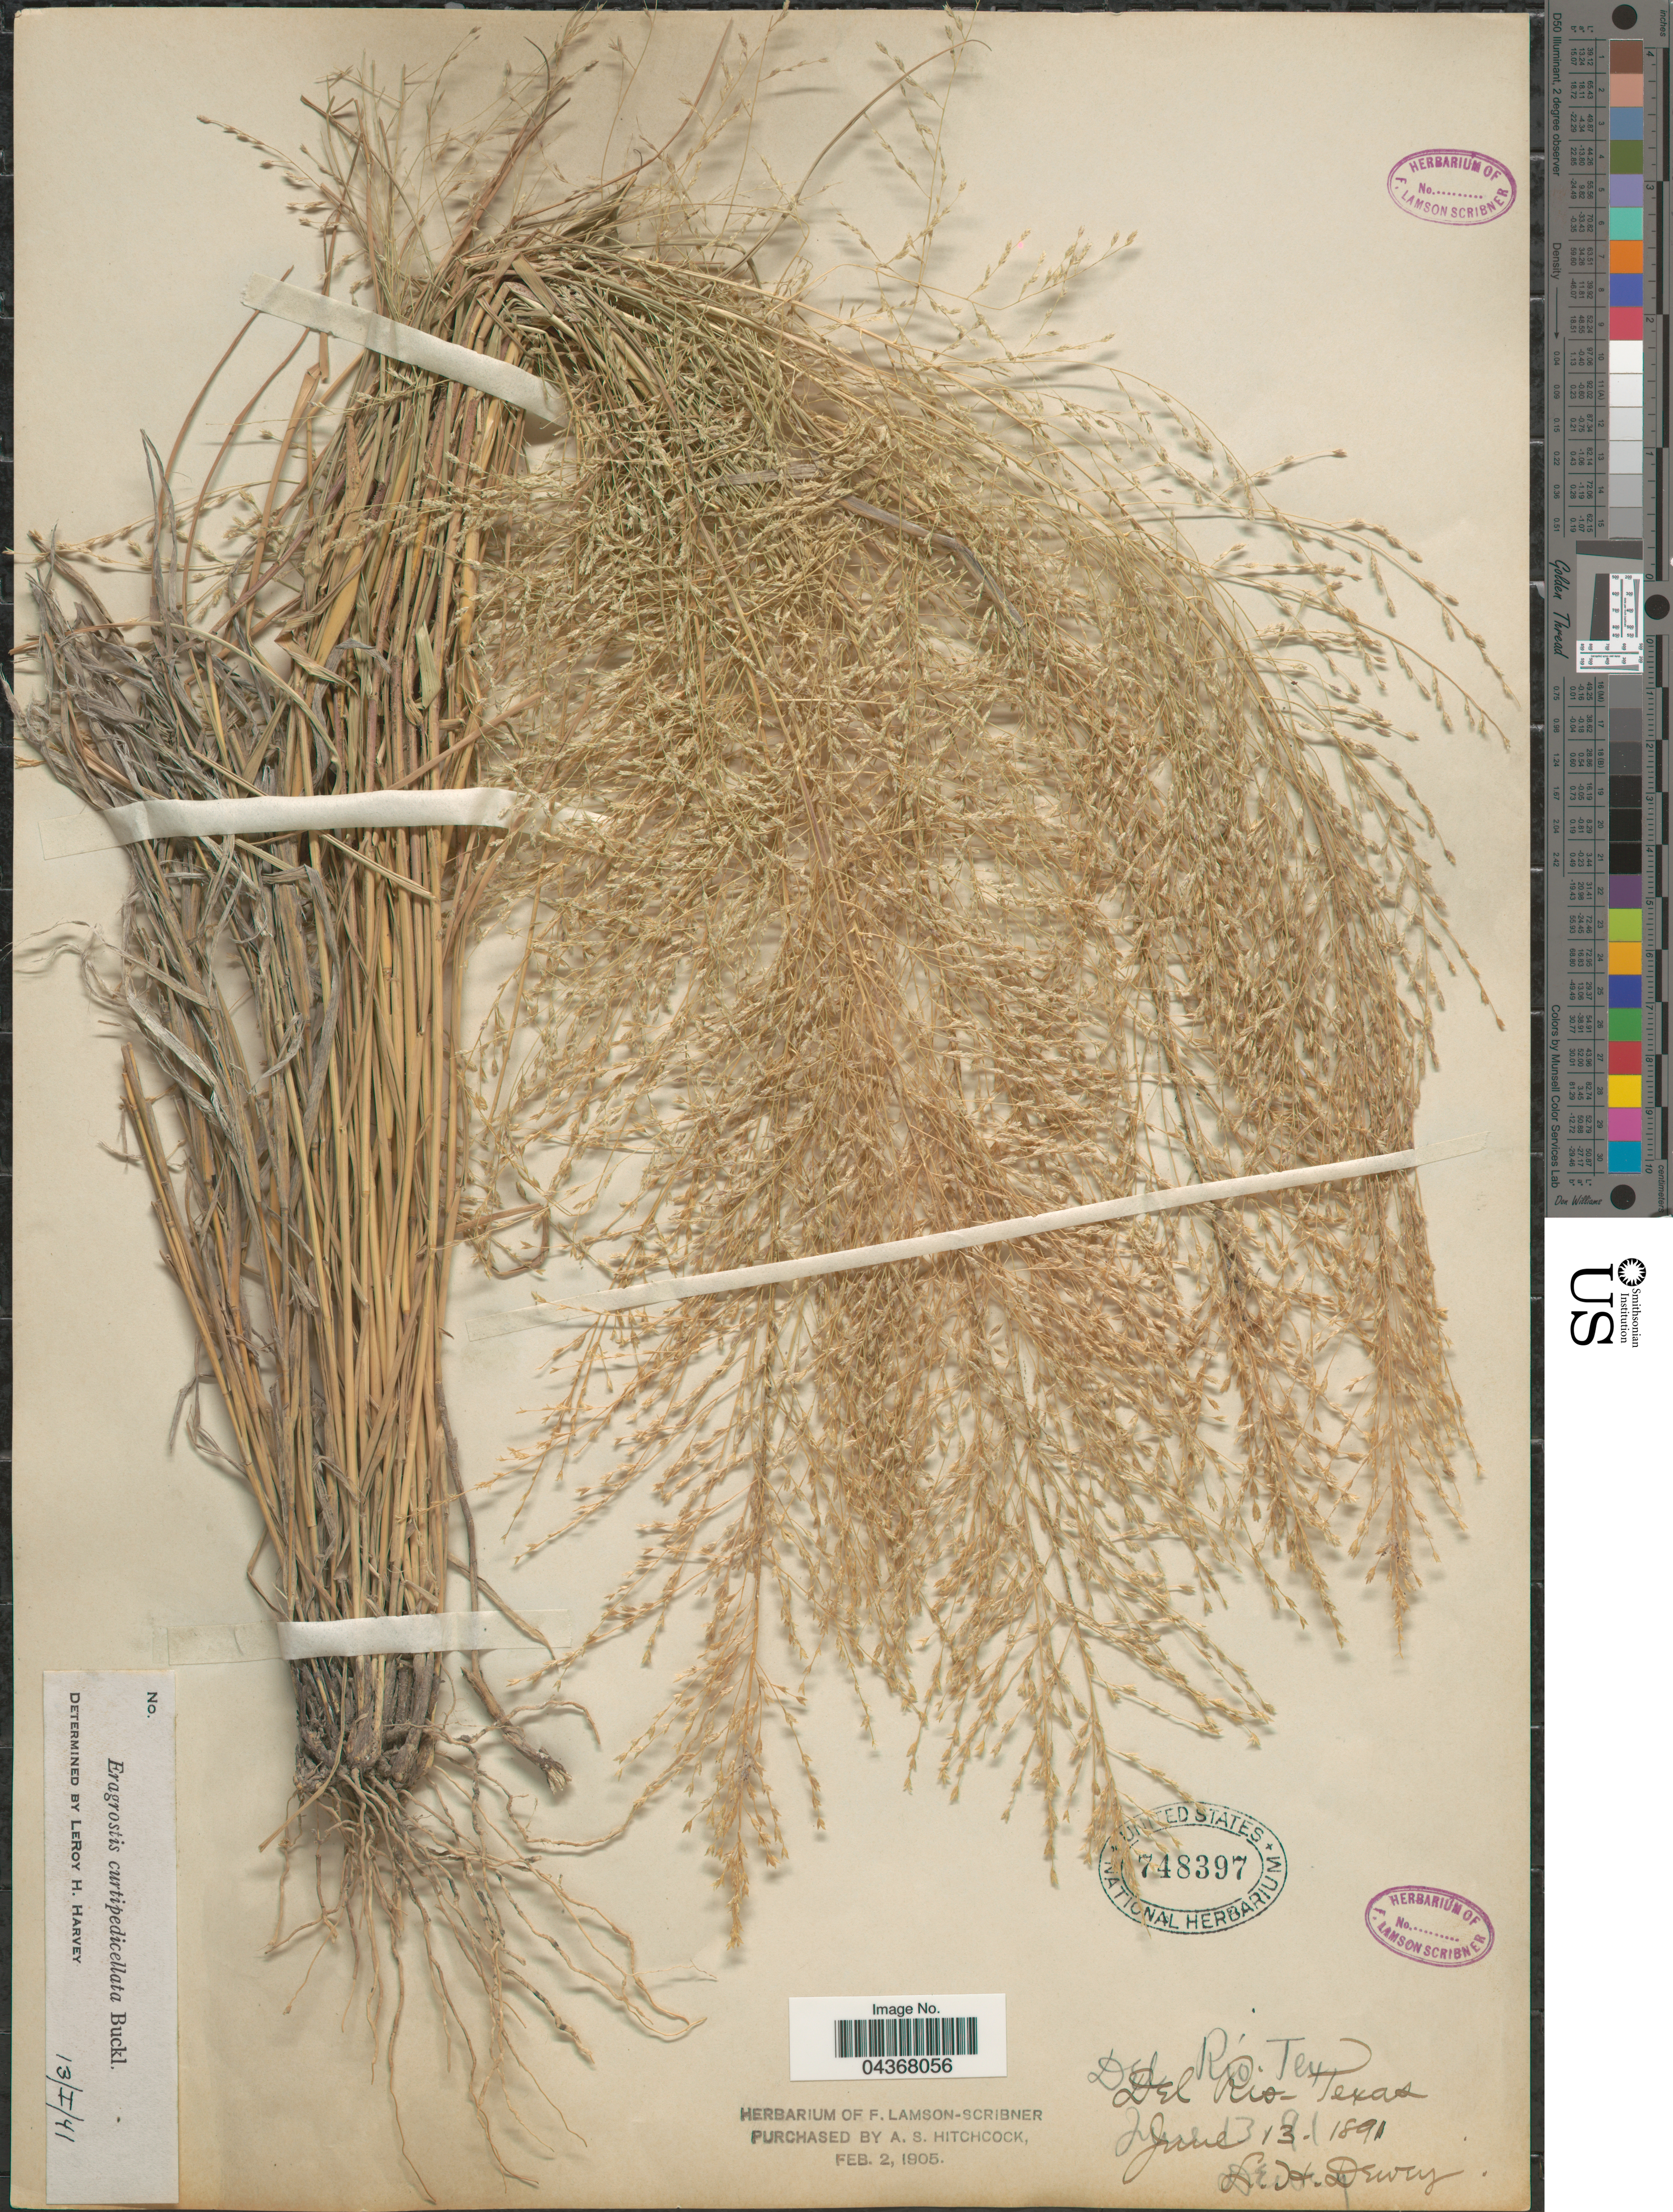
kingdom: Plantae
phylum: Tracheophyta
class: Liliopsida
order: Poales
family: Poaceae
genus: Eragrostis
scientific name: Eragrostis curtipedicellata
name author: Buckley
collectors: L. H. Dewey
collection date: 1891-06-13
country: United States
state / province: Texas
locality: Del Rio.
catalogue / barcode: US 748397